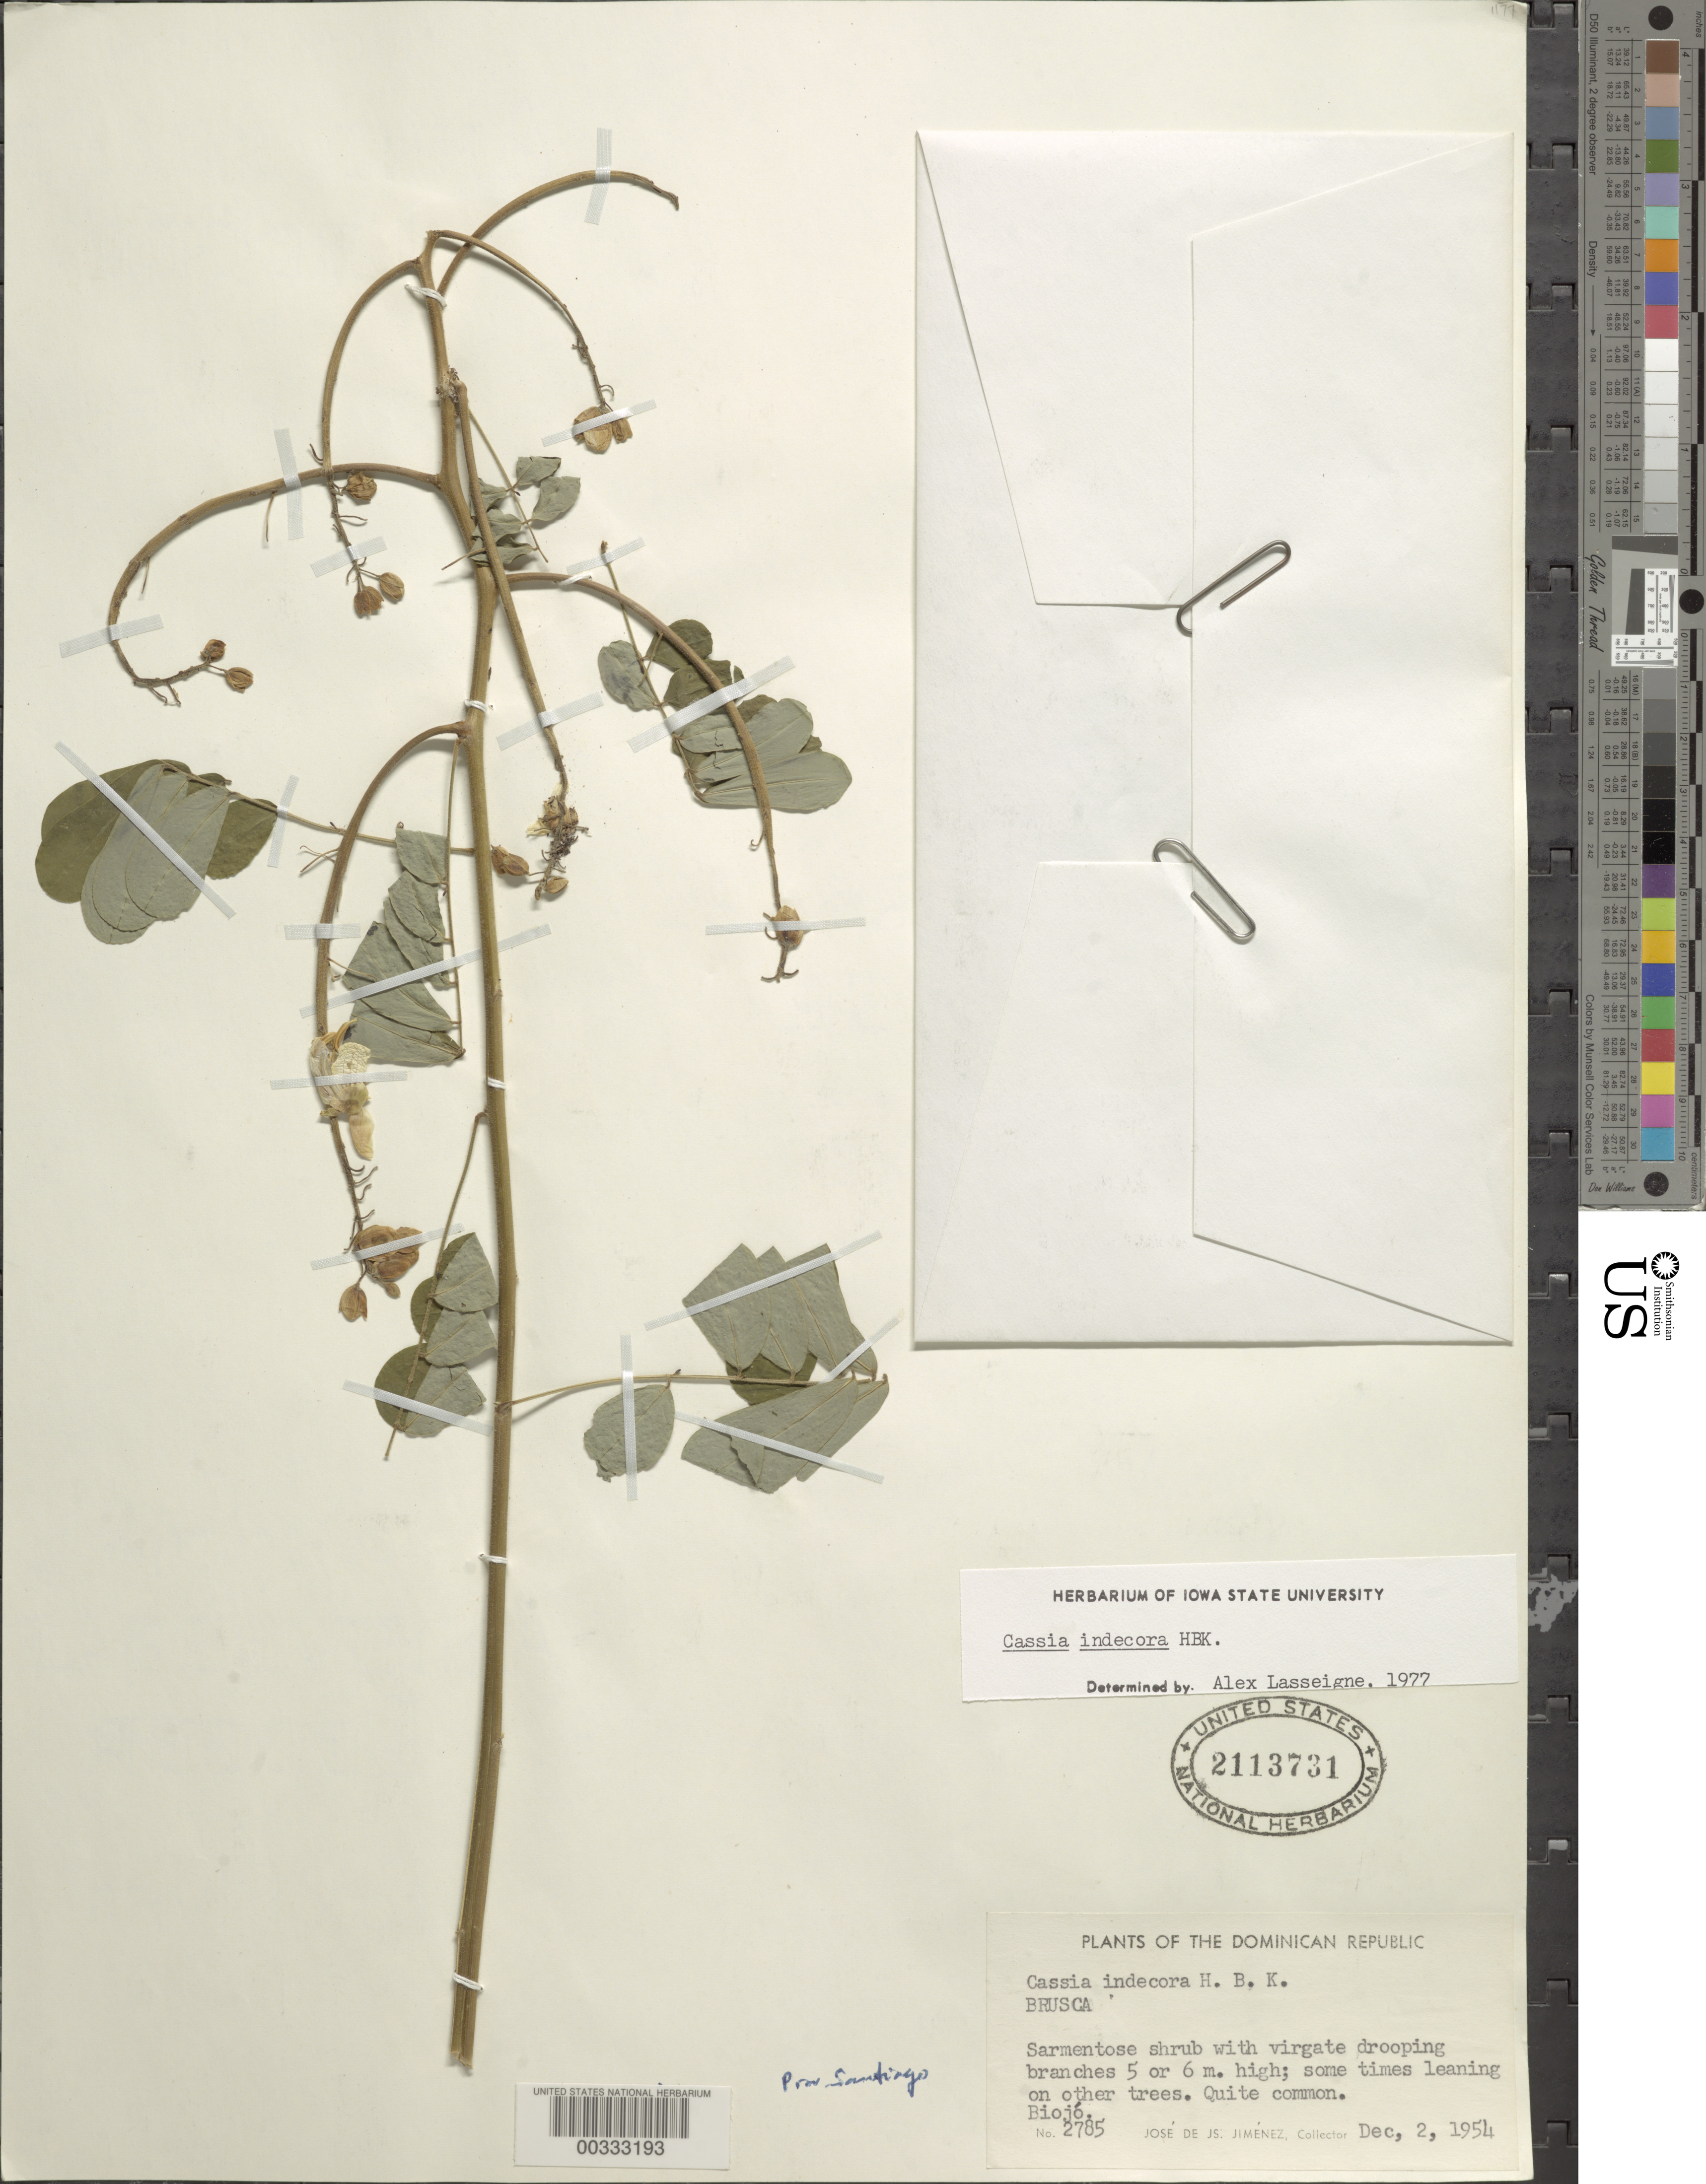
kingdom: Plantae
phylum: Tracheophyta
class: Magnoliopsida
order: Fabales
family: Fabaceae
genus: Senna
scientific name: Senna pendula var. advena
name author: (Vogel) H.S. Irwin & Barneby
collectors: J. J. Jiménez Almonte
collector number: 2785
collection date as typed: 02 Dec 1954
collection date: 1954-12-02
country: Dominican Republic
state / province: Santiago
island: Hispaniola Island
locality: Biojo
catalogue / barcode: US 2113731